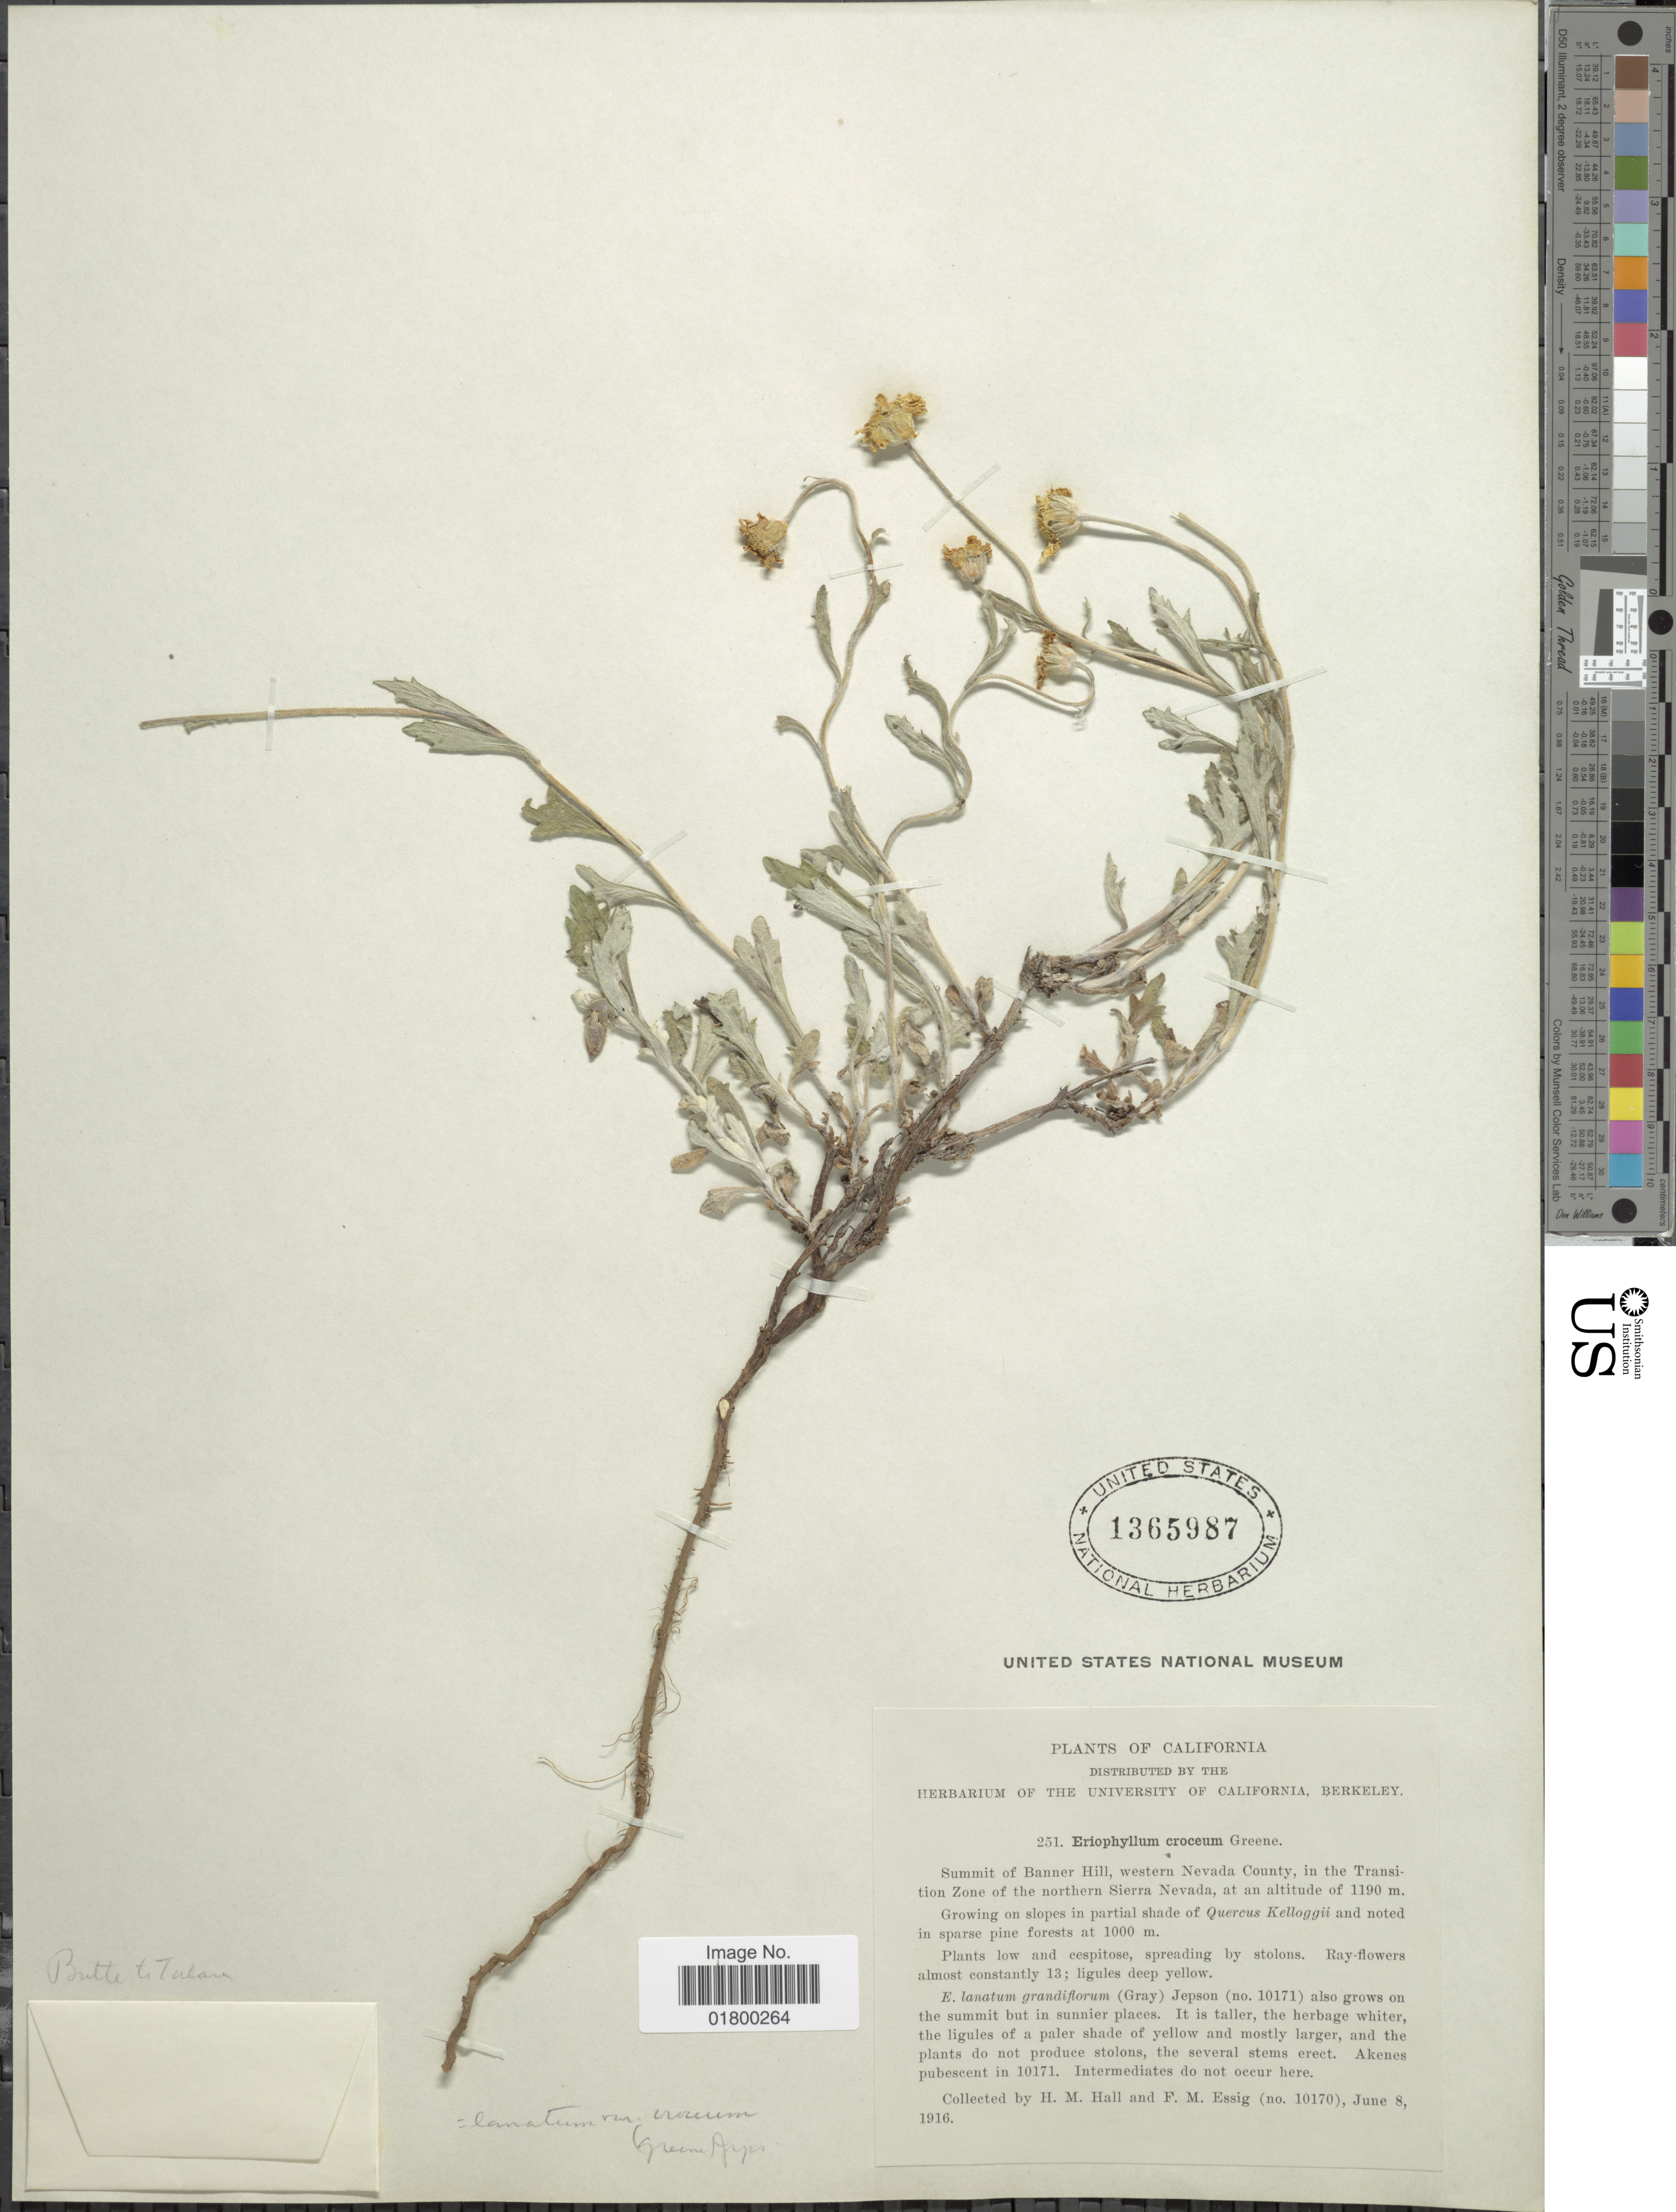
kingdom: Plantae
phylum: Tracheophyta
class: Magnoliopsida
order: Asterales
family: Asteraceae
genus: Eriophyllum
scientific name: Eriophyllum lanatum var. croceum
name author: (Greene) Jeps.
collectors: H. M. Hall & F. Essig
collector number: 10170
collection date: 1916-06-08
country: United States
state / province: California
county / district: Nevada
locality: Summit of Banner Hill, western Nevada County, in the Transition Zone of the northern Sierra Nevada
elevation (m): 1190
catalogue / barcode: US 1365987